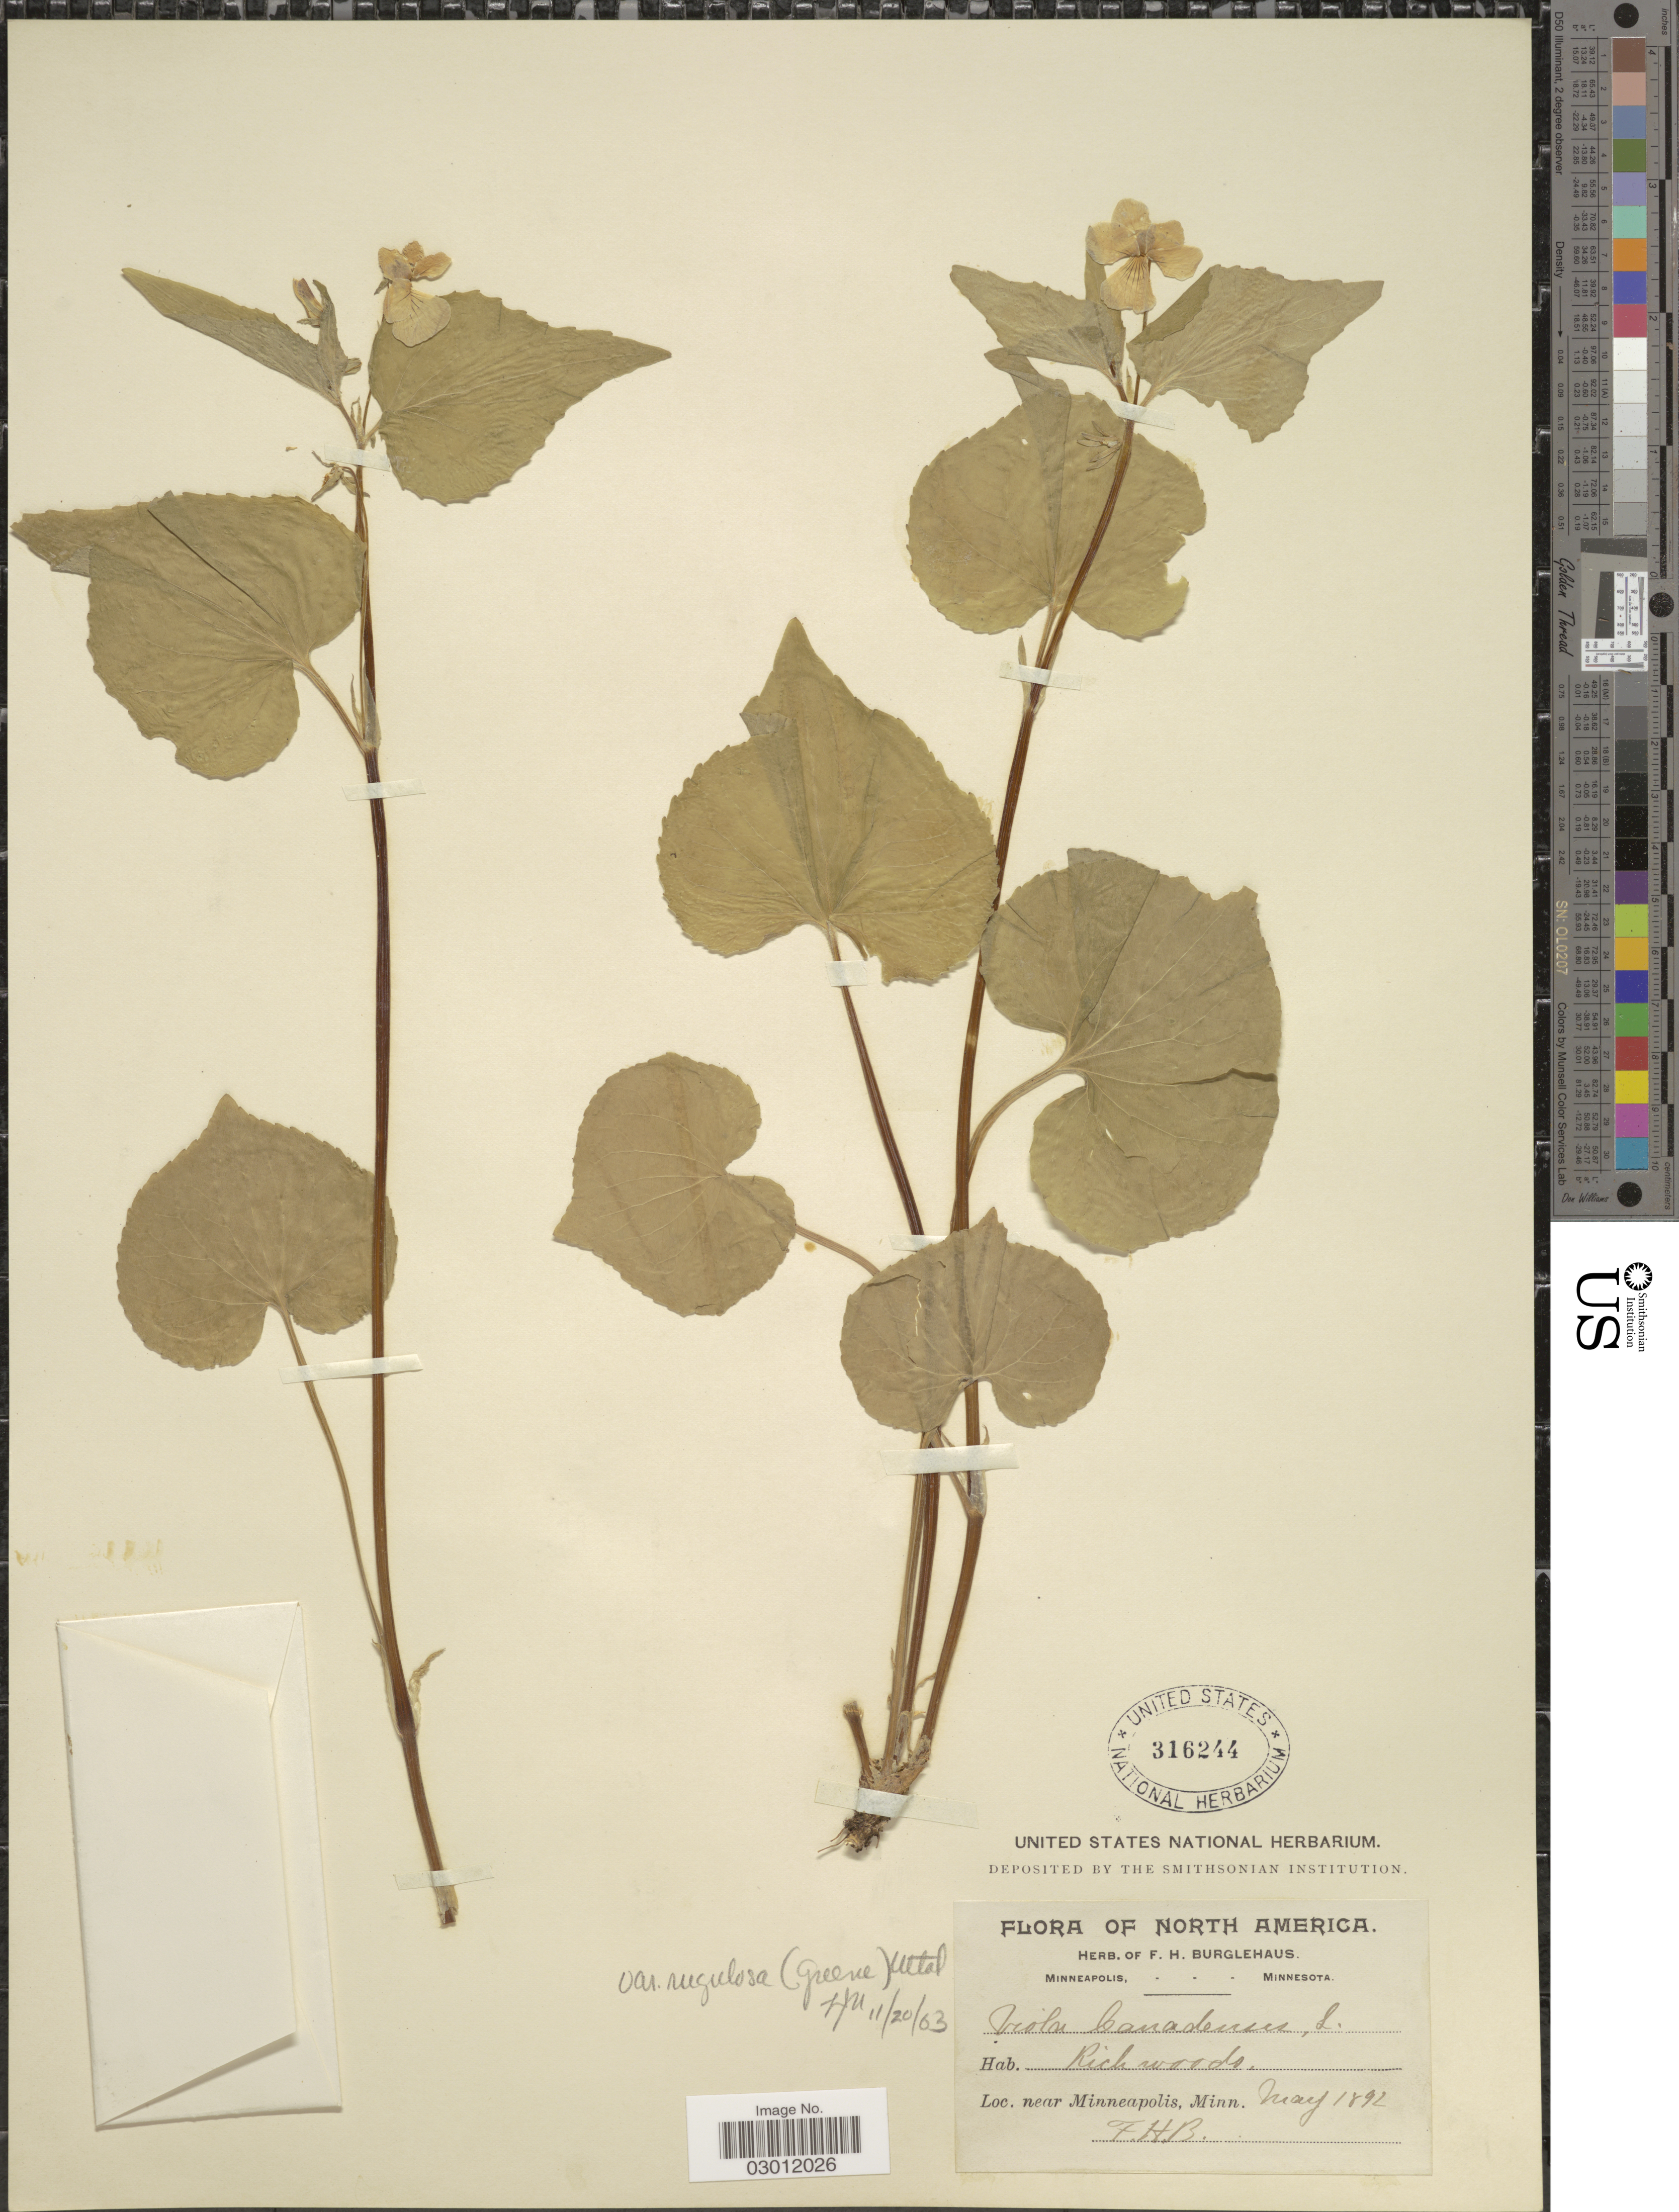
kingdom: Plantae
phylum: Tracheophyta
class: Magnoliopsida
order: Malpighiales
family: Violaceae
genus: Viola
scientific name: Viola canadensis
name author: L.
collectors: F. Burglehaus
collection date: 1892-05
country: United States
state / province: Minnesota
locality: Near Minneapolis, Minn.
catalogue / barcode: US 316244